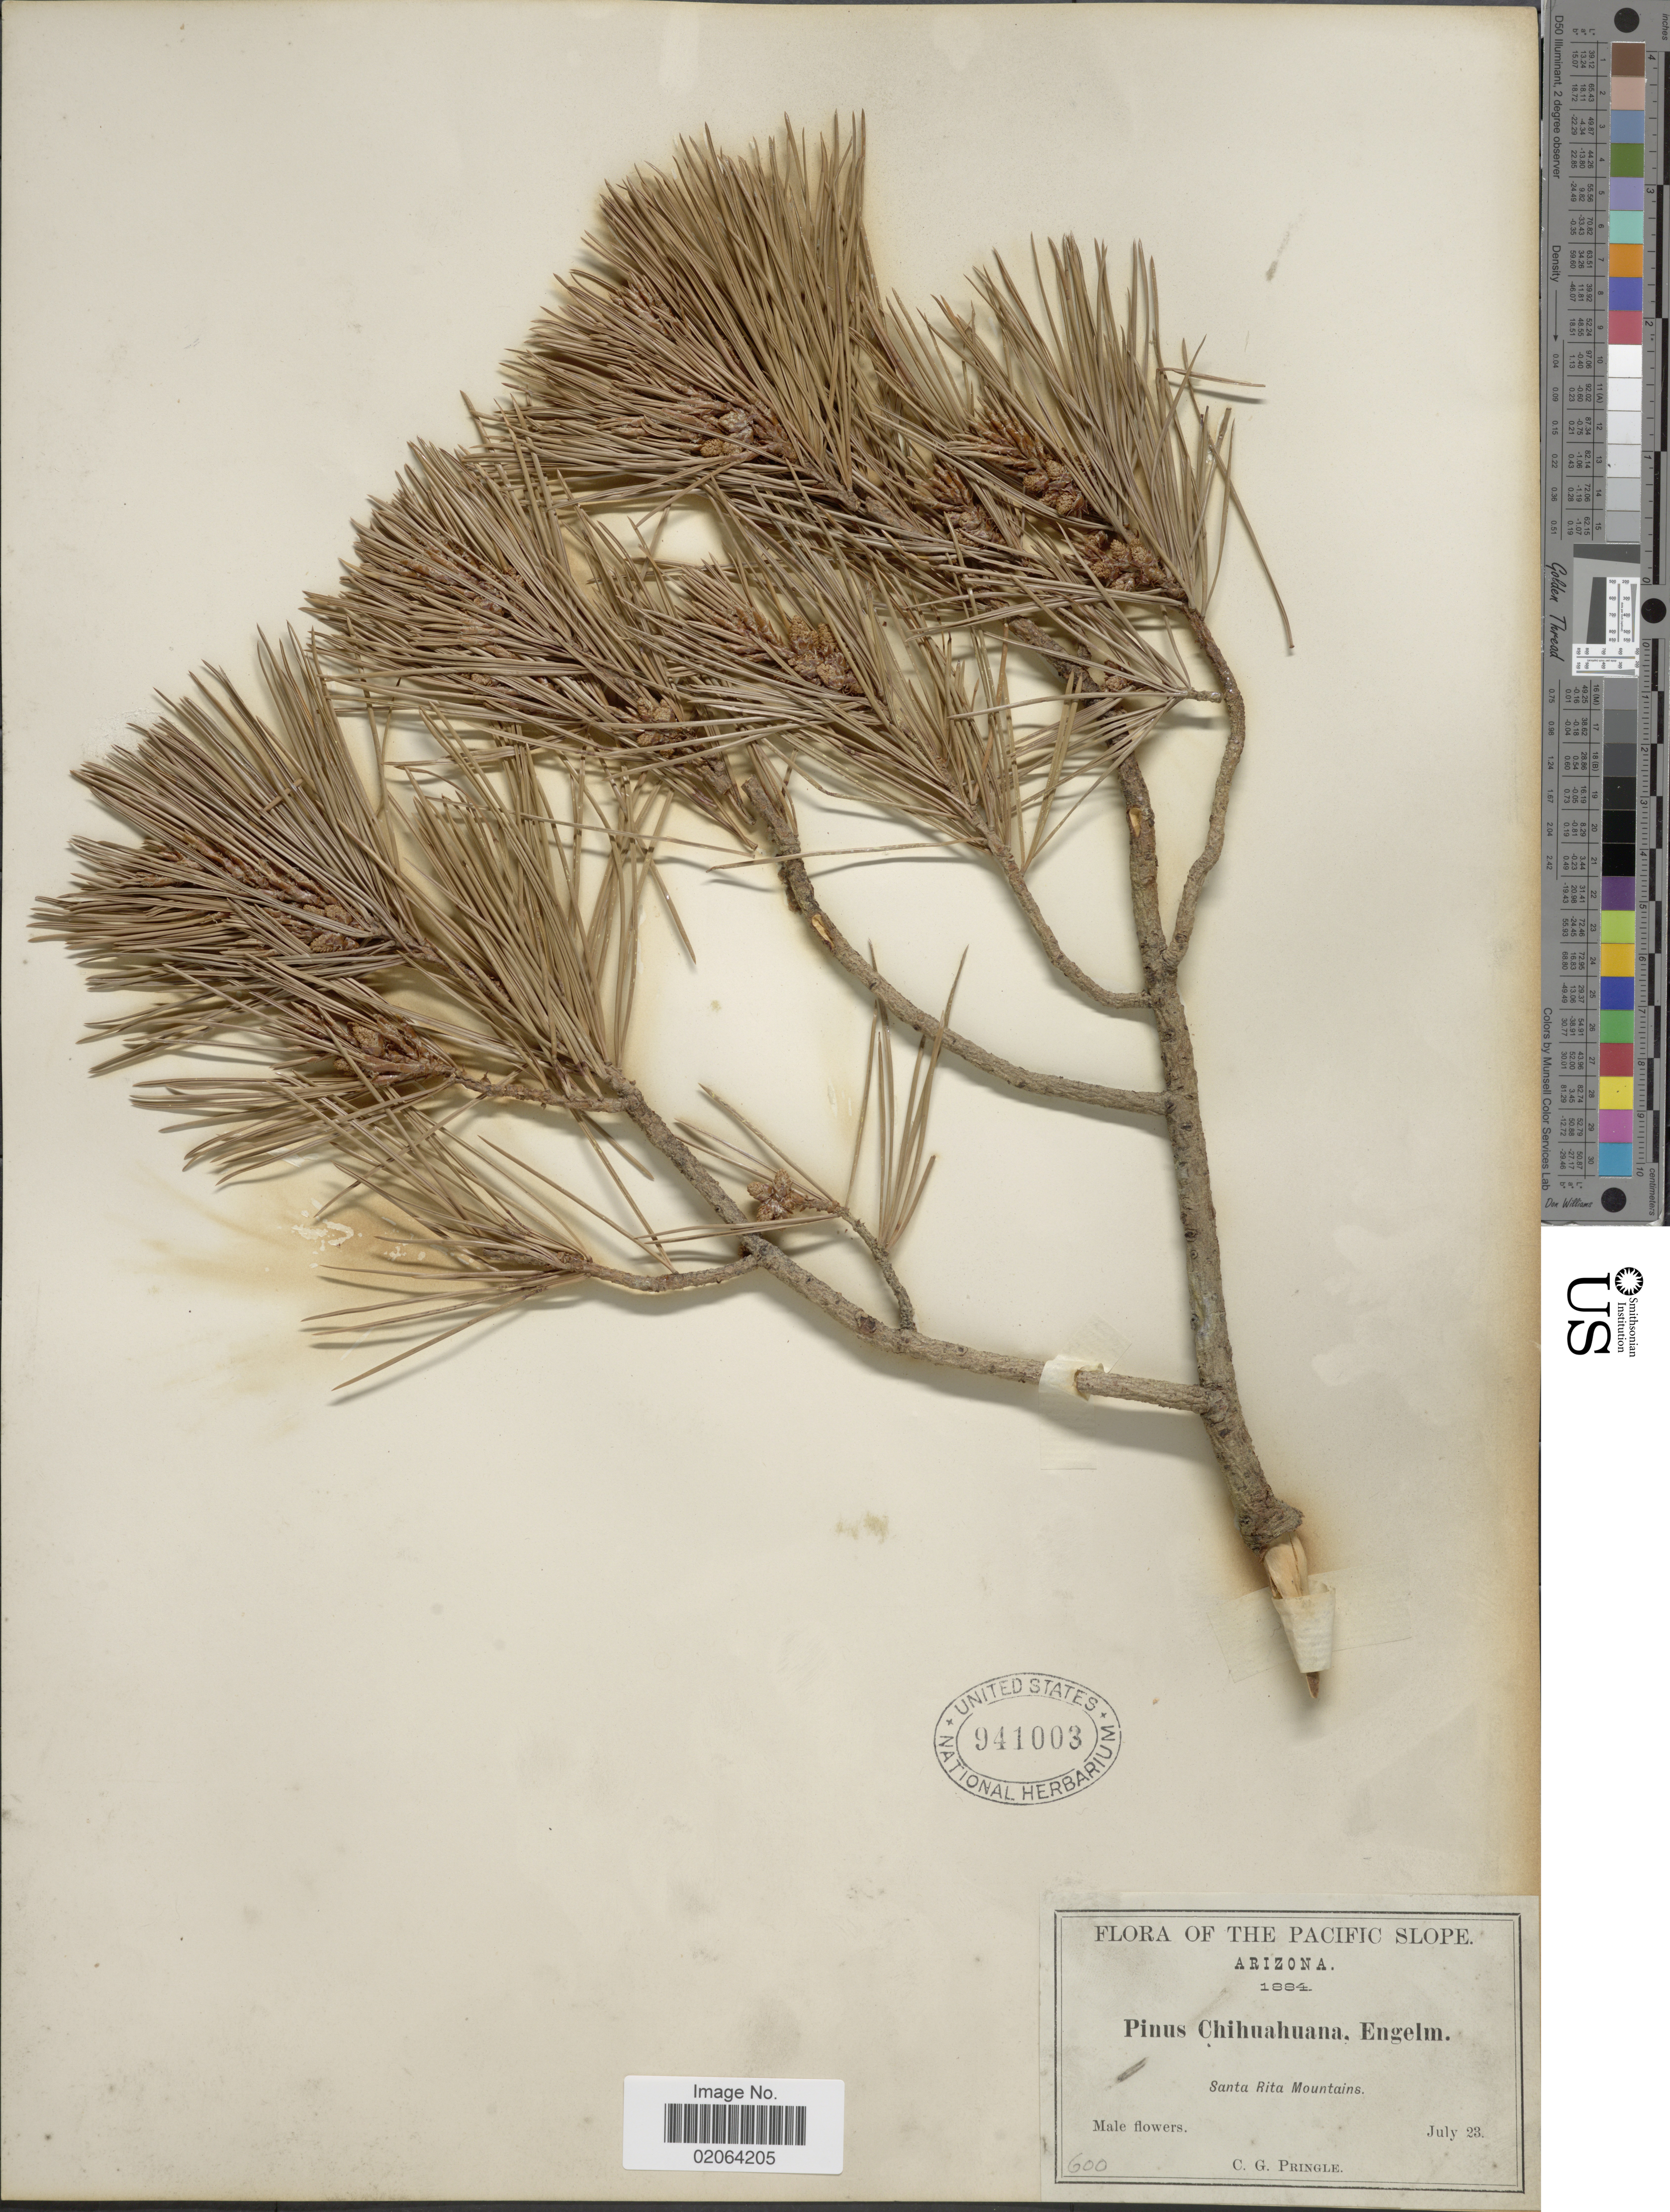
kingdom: Plantae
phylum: Tracheophyta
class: Pinopsida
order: Pinales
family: Pinaceae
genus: Pinus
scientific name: Pinus leiophylla var. chihuahuana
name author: (Engelm.) Shaw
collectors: C. G. Pringle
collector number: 600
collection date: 1884-07-23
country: United States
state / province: Arizona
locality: Pacific Slope. Santa Rita Mountains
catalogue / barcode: US 941003